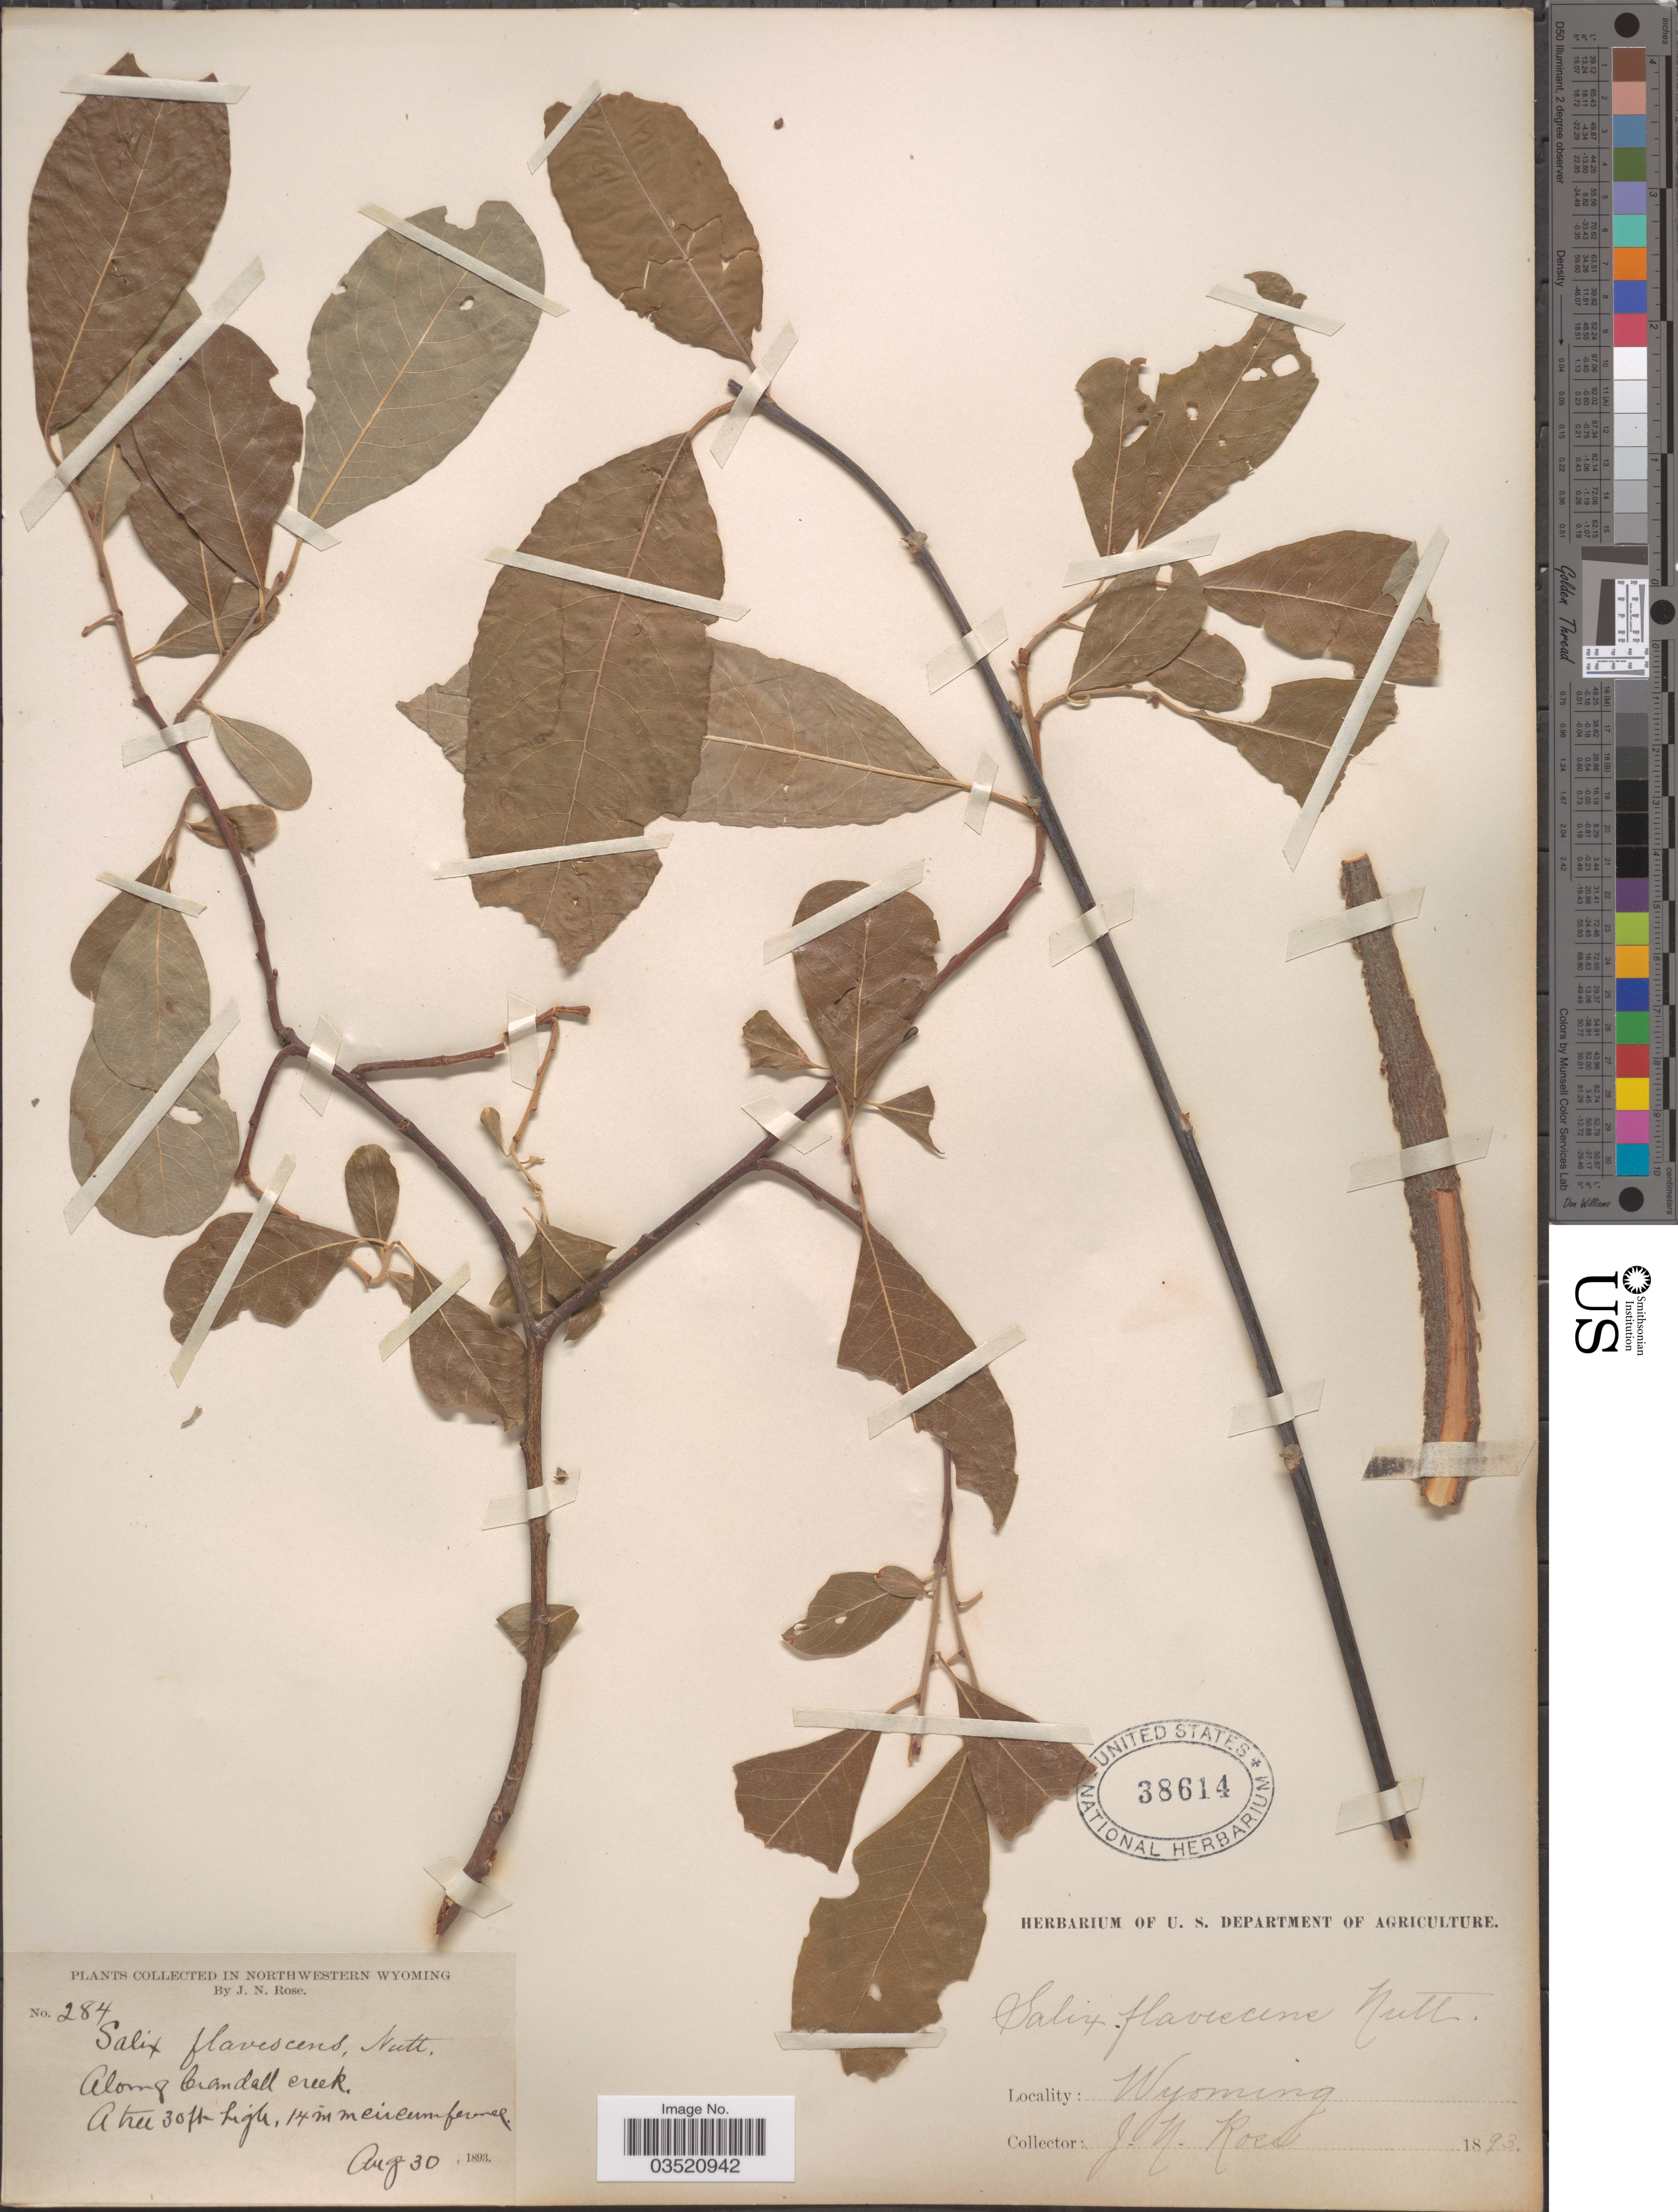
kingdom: Plantae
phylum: Tracheophyta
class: Magnoliopsida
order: Malpighiales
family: Salicaceae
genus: Salix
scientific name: Salix scouleriana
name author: Barratt ex Hook.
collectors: J. N. Rose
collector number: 284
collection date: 1893-08-30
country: United States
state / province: Wyoming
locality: Northwestern Wyoming. Along Crandall creek.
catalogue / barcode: US 38614